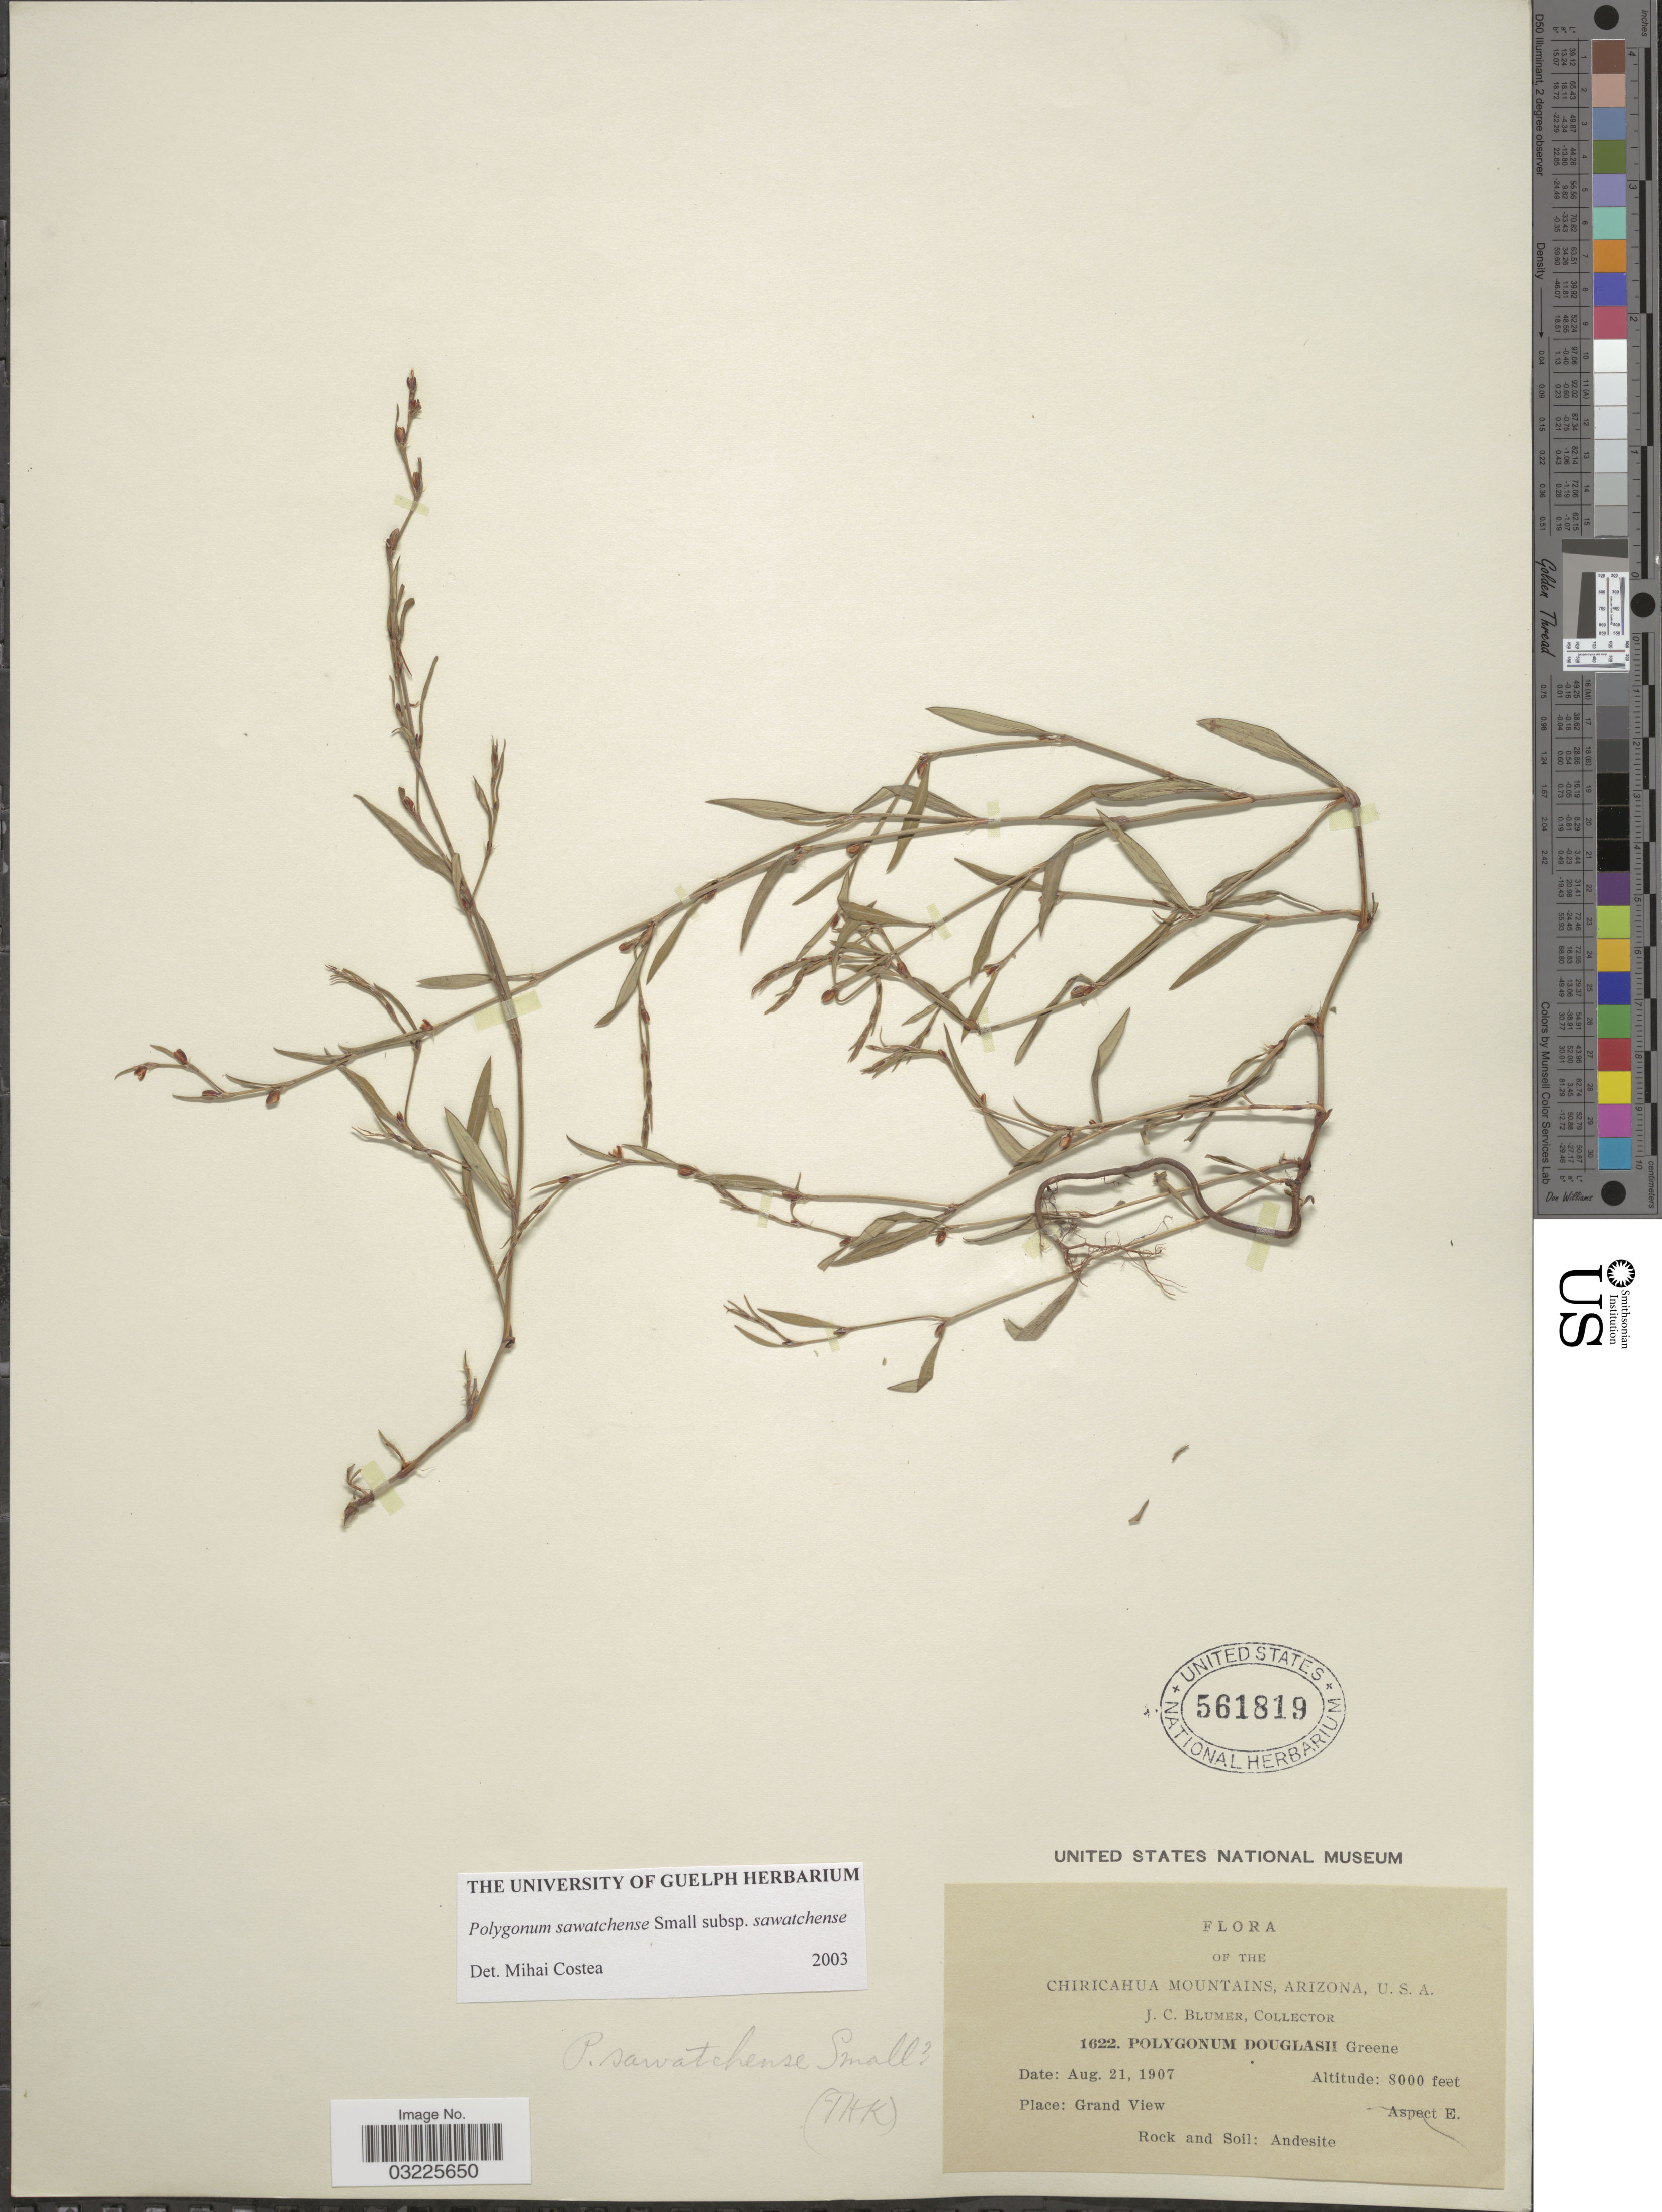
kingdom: Plantae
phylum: Tracheophyta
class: Magnoliopsida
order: Caryophyllales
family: Polygonaceae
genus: Polygonum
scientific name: Polygonum sawatchense subsp. sawatchense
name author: Small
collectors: J. C. Blumer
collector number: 1622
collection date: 1907-08-21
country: United States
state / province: Arizona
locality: Chiricahua Mountains. Grand View.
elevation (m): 2438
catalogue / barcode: US 561819